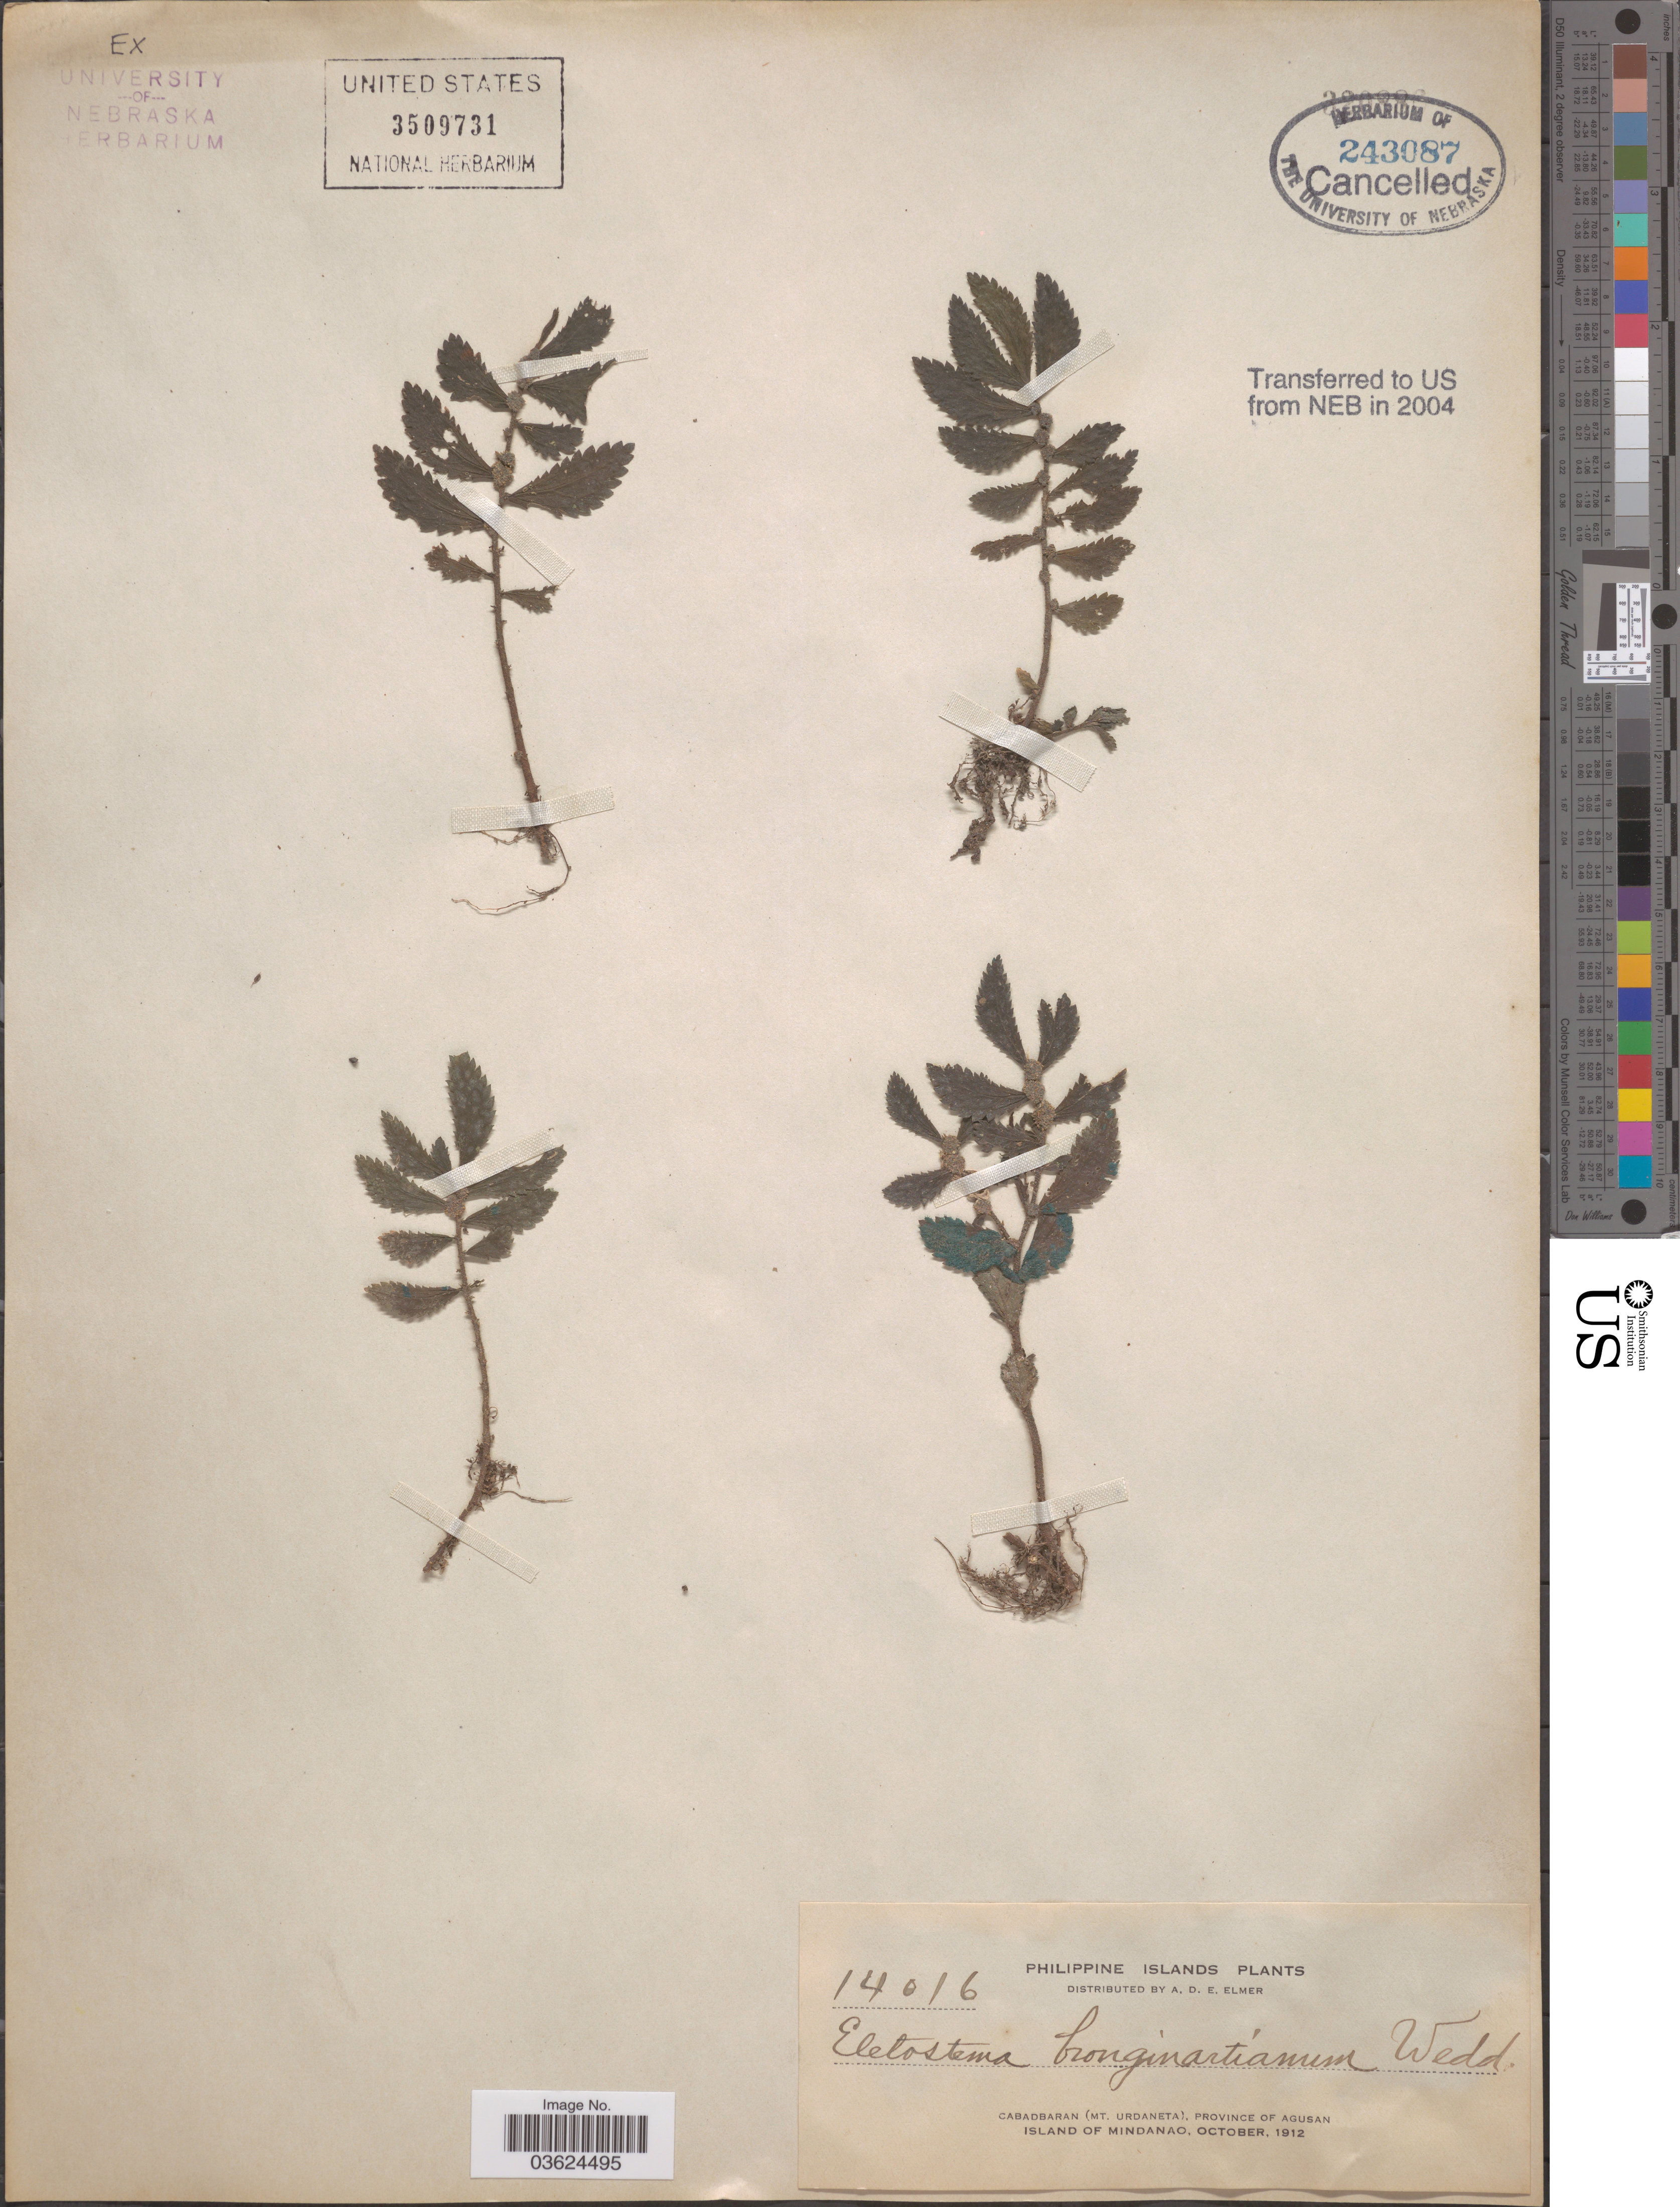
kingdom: Plantae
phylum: Tracheophyta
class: Magnoliopsida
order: Rosales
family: Urticaceae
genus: Elatostema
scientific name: Elatostema brongniartianum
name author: Wedd.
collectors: A. D. E. Elmer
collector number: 14016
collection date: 1912-10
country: Philippines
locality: Philippine Islands. Cabadbaran (Mt. Urdaneta), Province of Agusan, Island of Mindanao.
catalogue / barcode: US 3509731